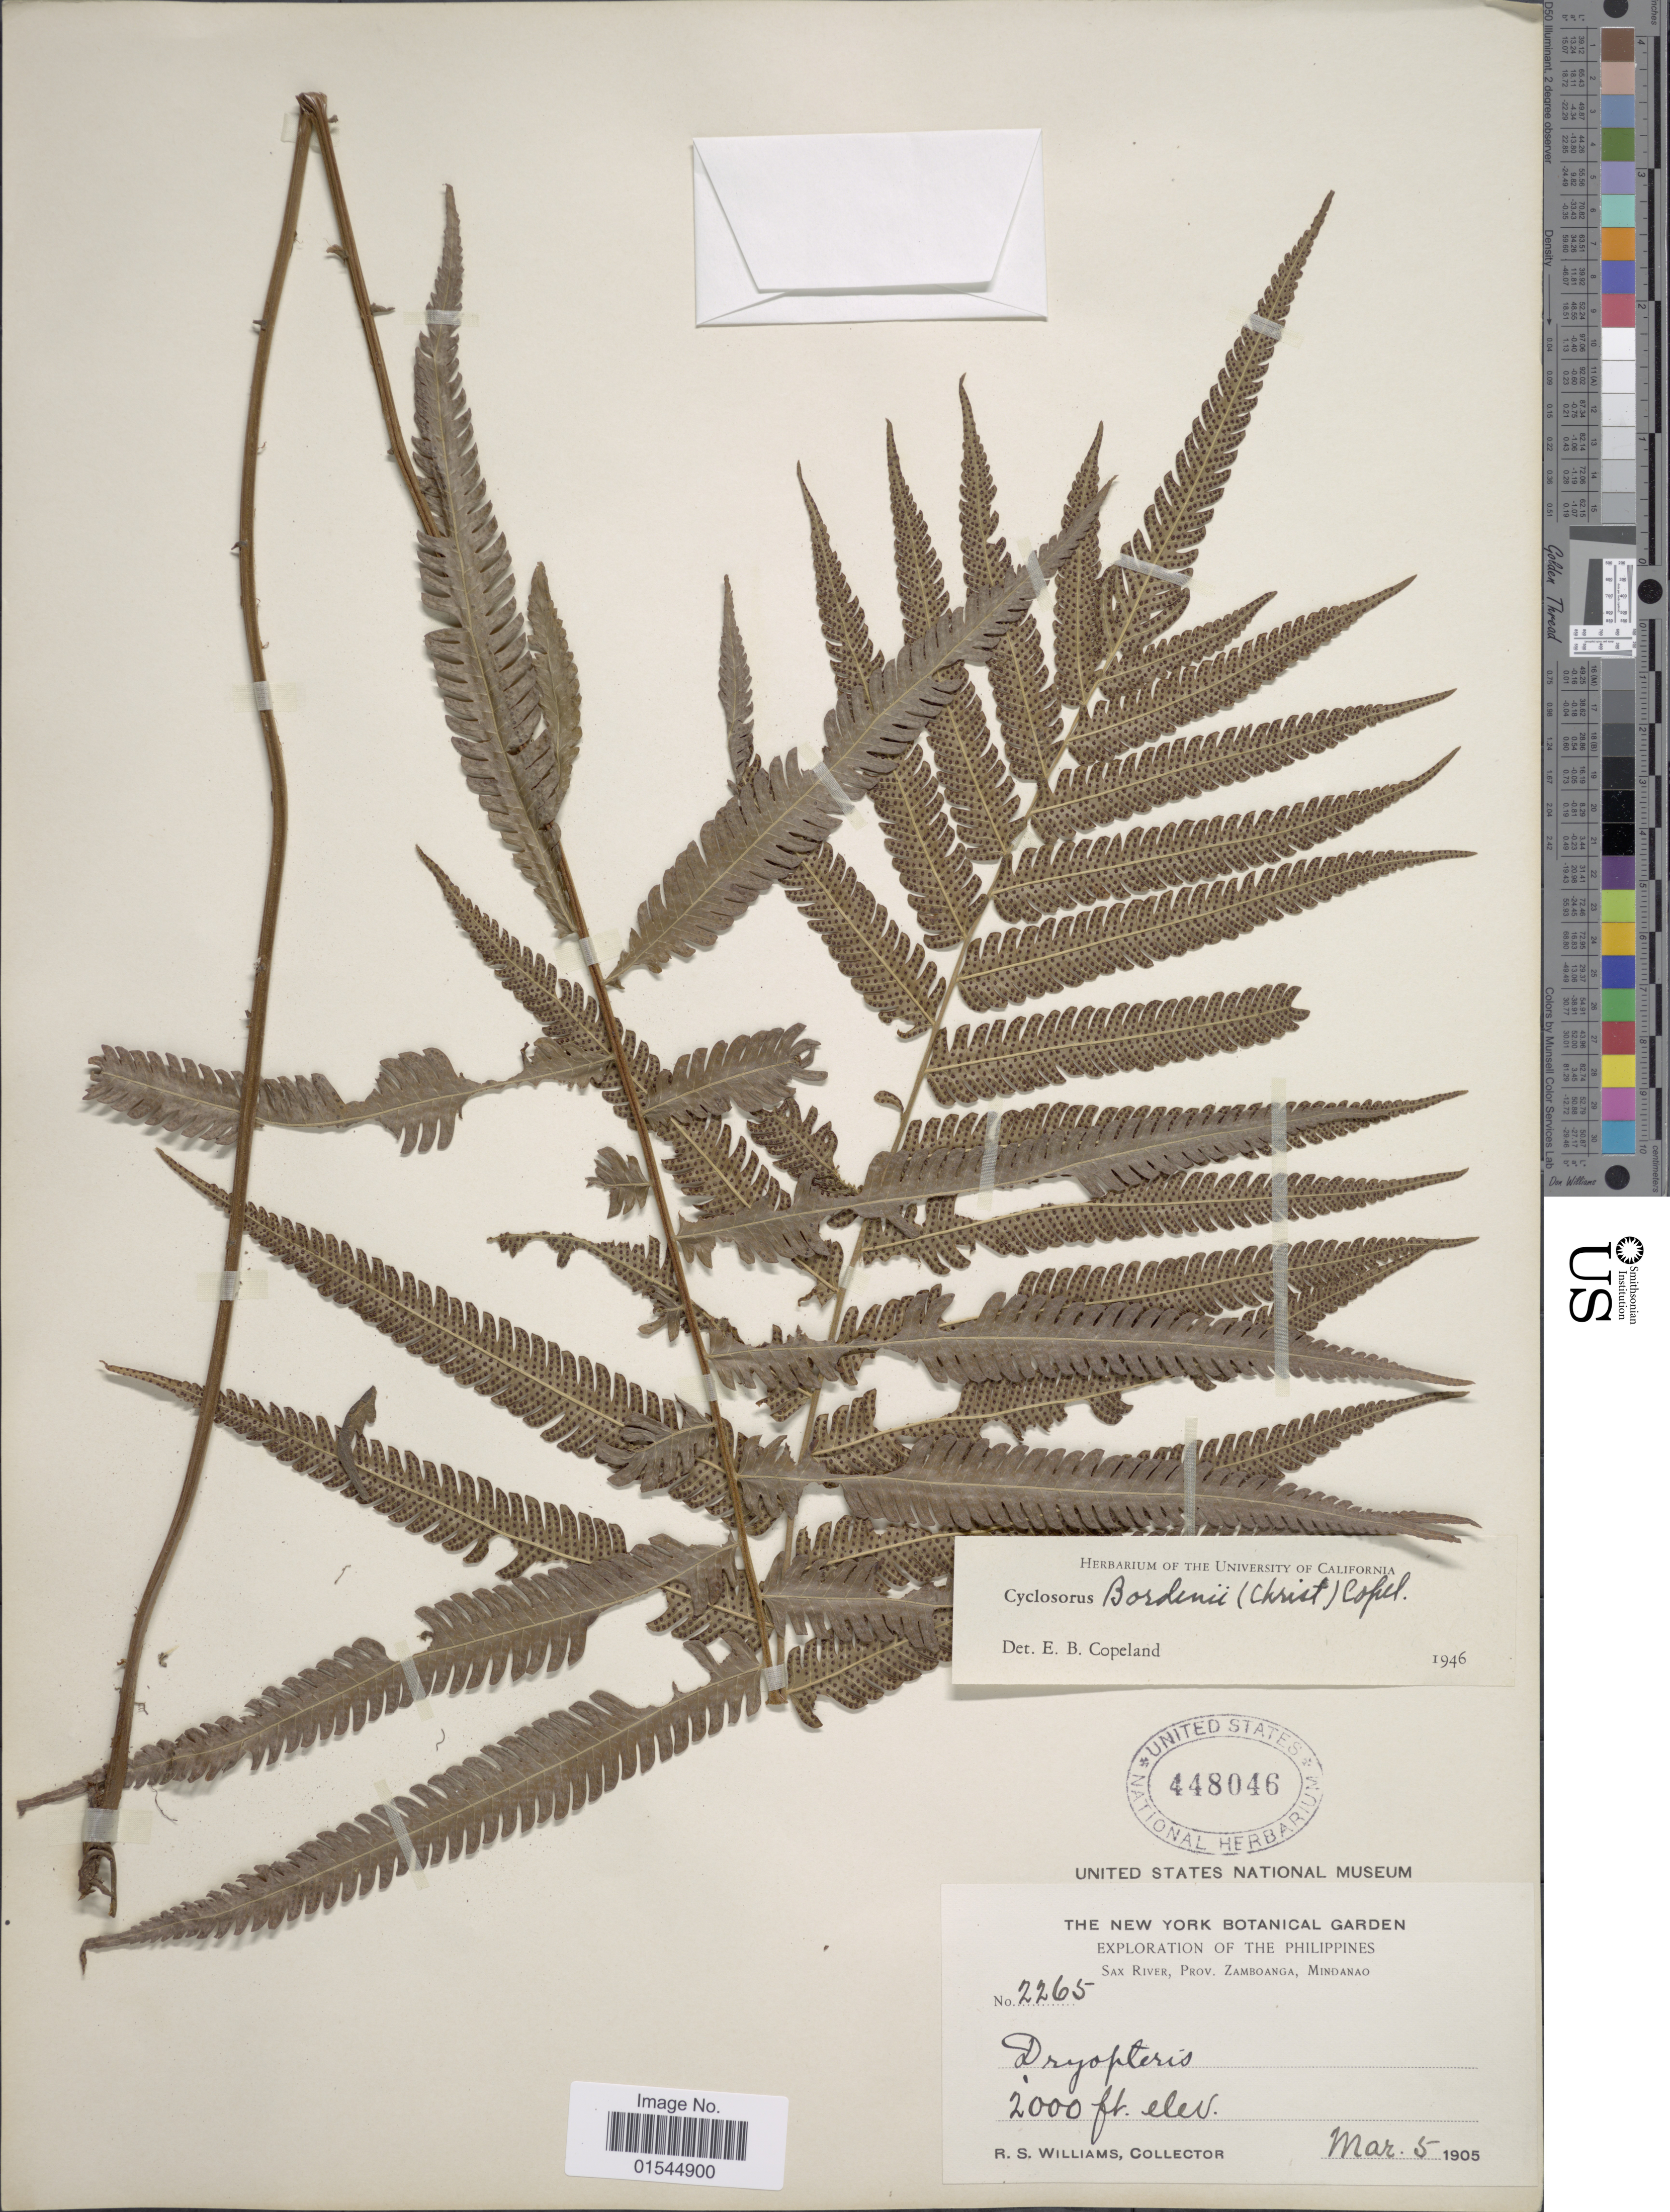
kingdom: Plantae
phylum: Tracheophyta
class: Polypodiopsida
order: Polypodiales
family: Thelypteridaceae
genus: Sphaerostephanos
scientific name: Sphaerostephanos heterocarpus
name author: (Blume) Holttum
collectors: R. S. Williams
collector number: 2265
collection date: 1905-03-05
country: Philippines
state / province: Zamboanga Peninsula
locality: Sax River, Prov. Zamboanga, Mindanao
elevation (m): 610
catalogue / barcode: US 448046